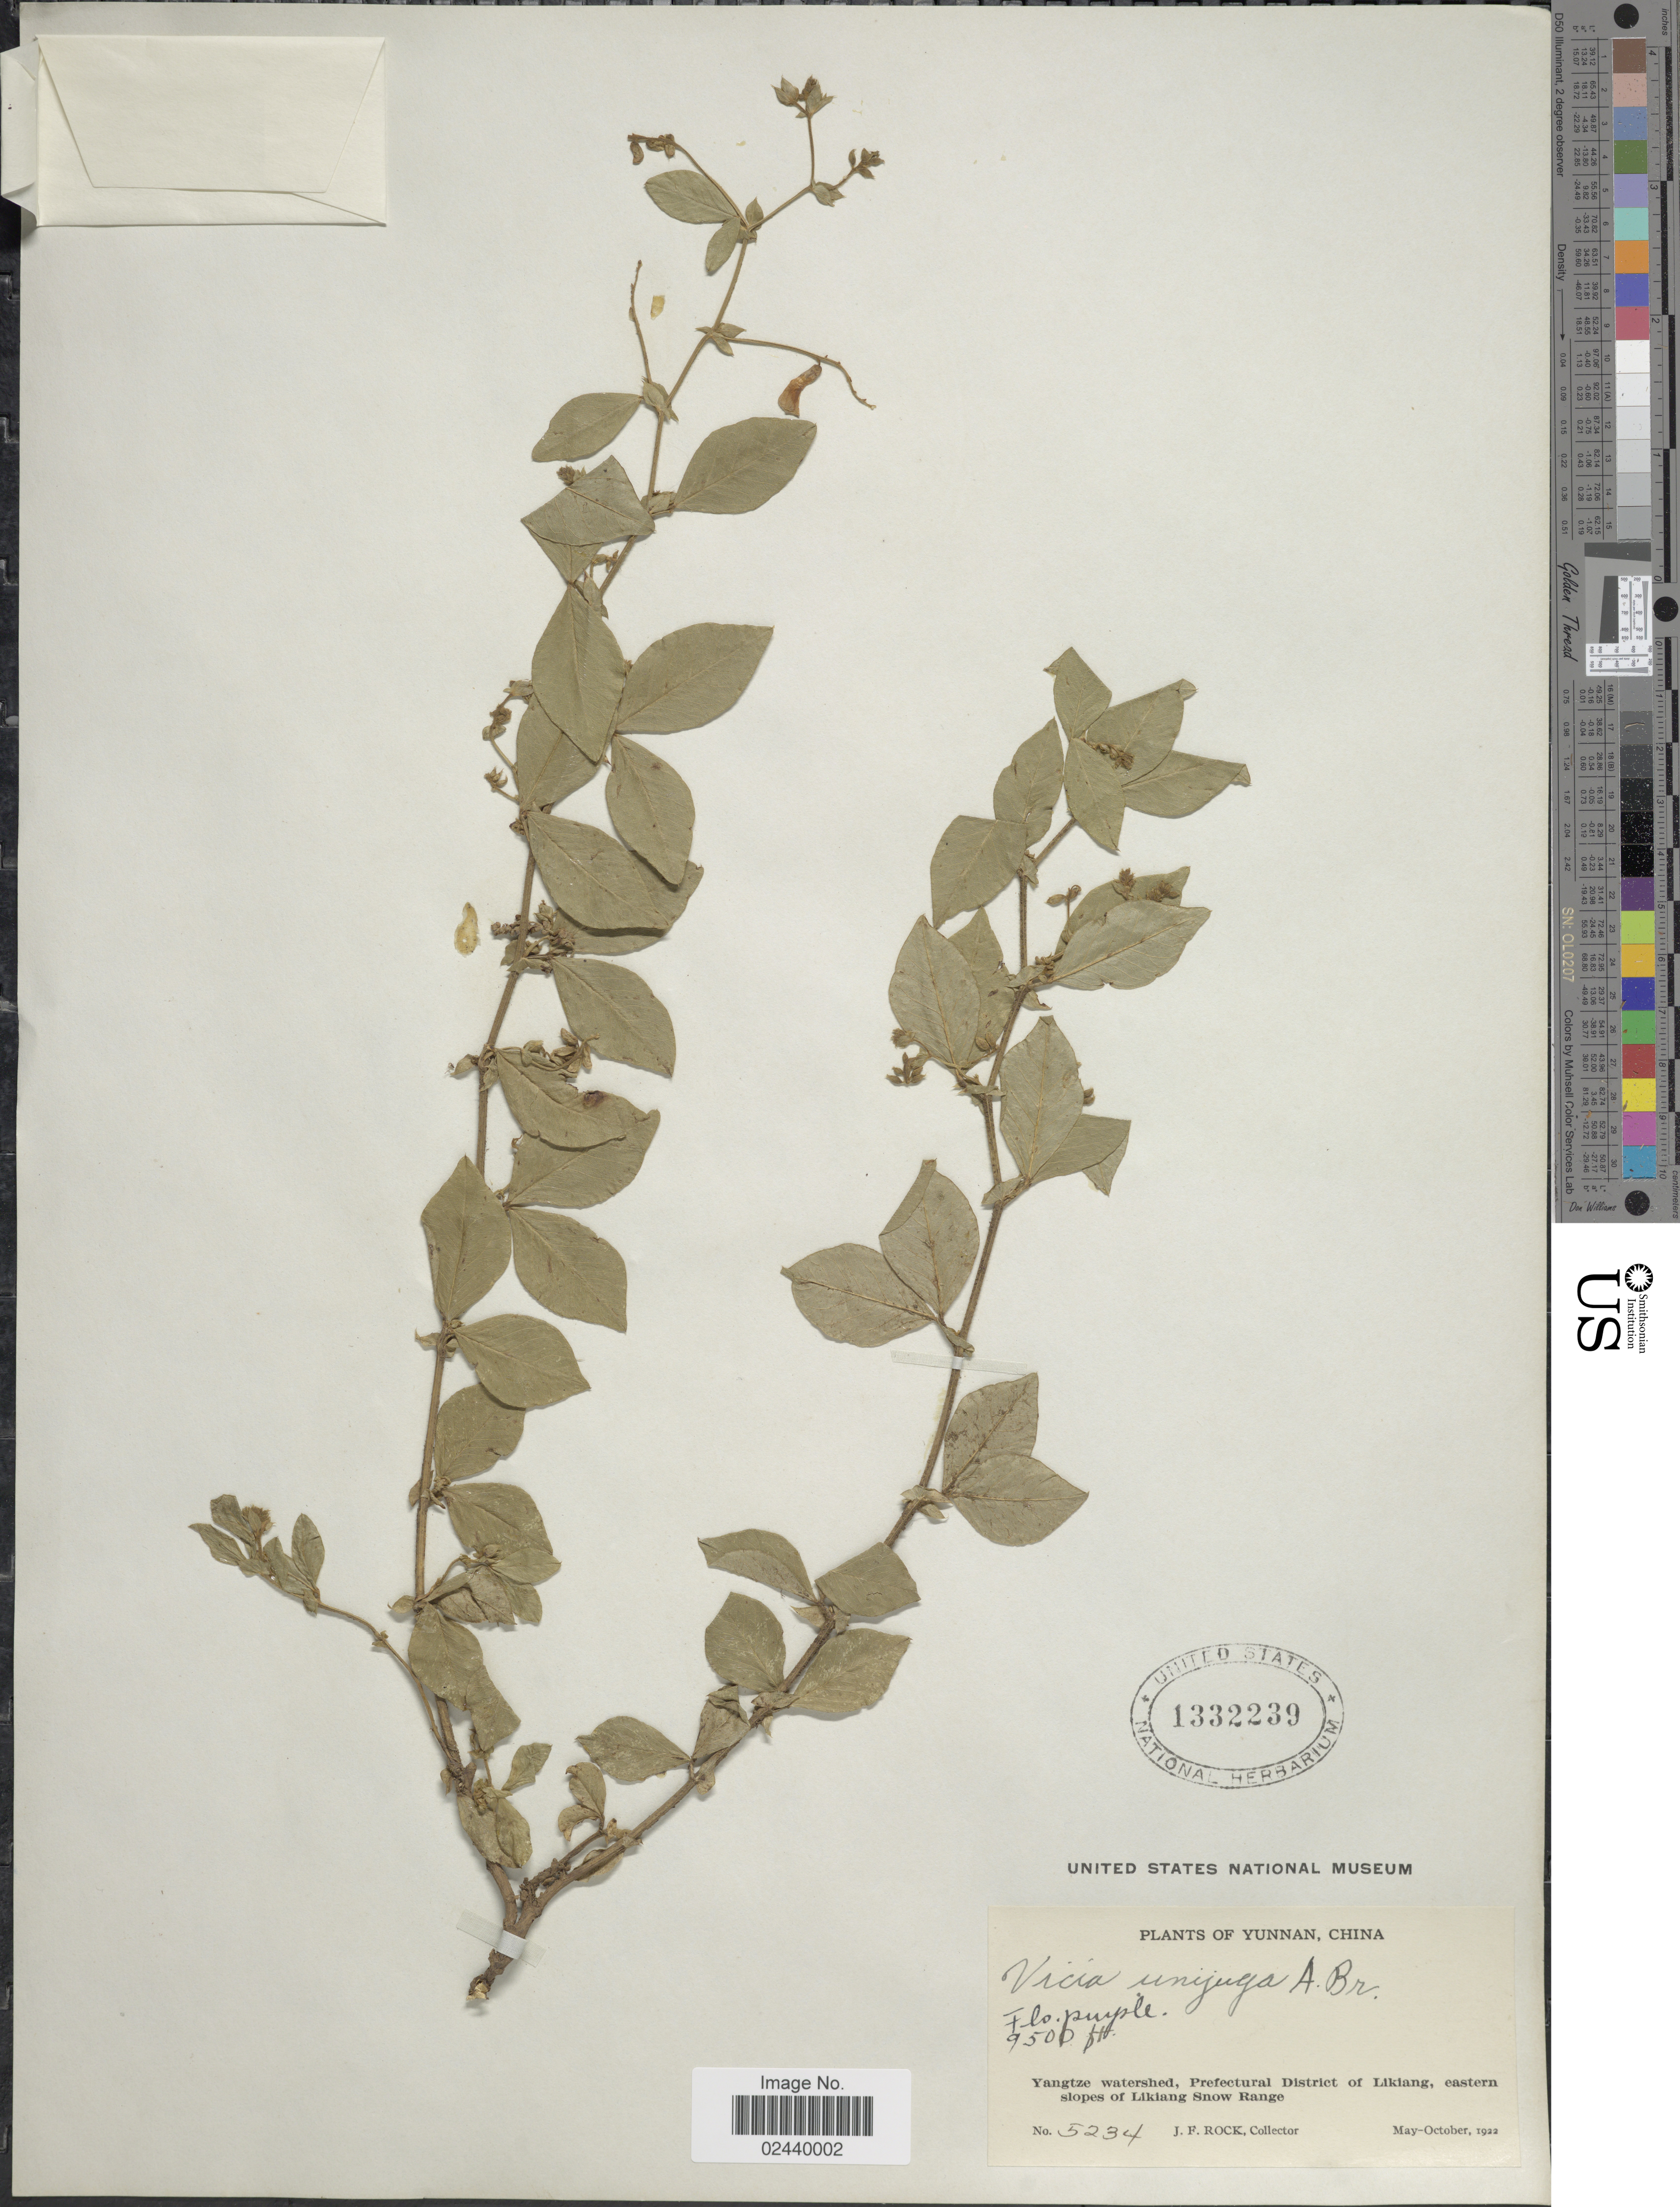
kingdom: Plantae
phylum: Tracheophyta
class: Magnoliopsida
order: Fabales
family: Fabaceae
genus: Vicia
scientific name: Vicia unijuga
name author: A. Braun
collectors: J. Rock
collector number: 5234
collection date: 1922-05/1922-10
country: China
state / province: Yunnan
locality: Yangtze watershed, Prefectural District of Likiang, eastern slopes of Likiang Snow Range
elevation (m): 2896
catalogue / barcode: US 1332239